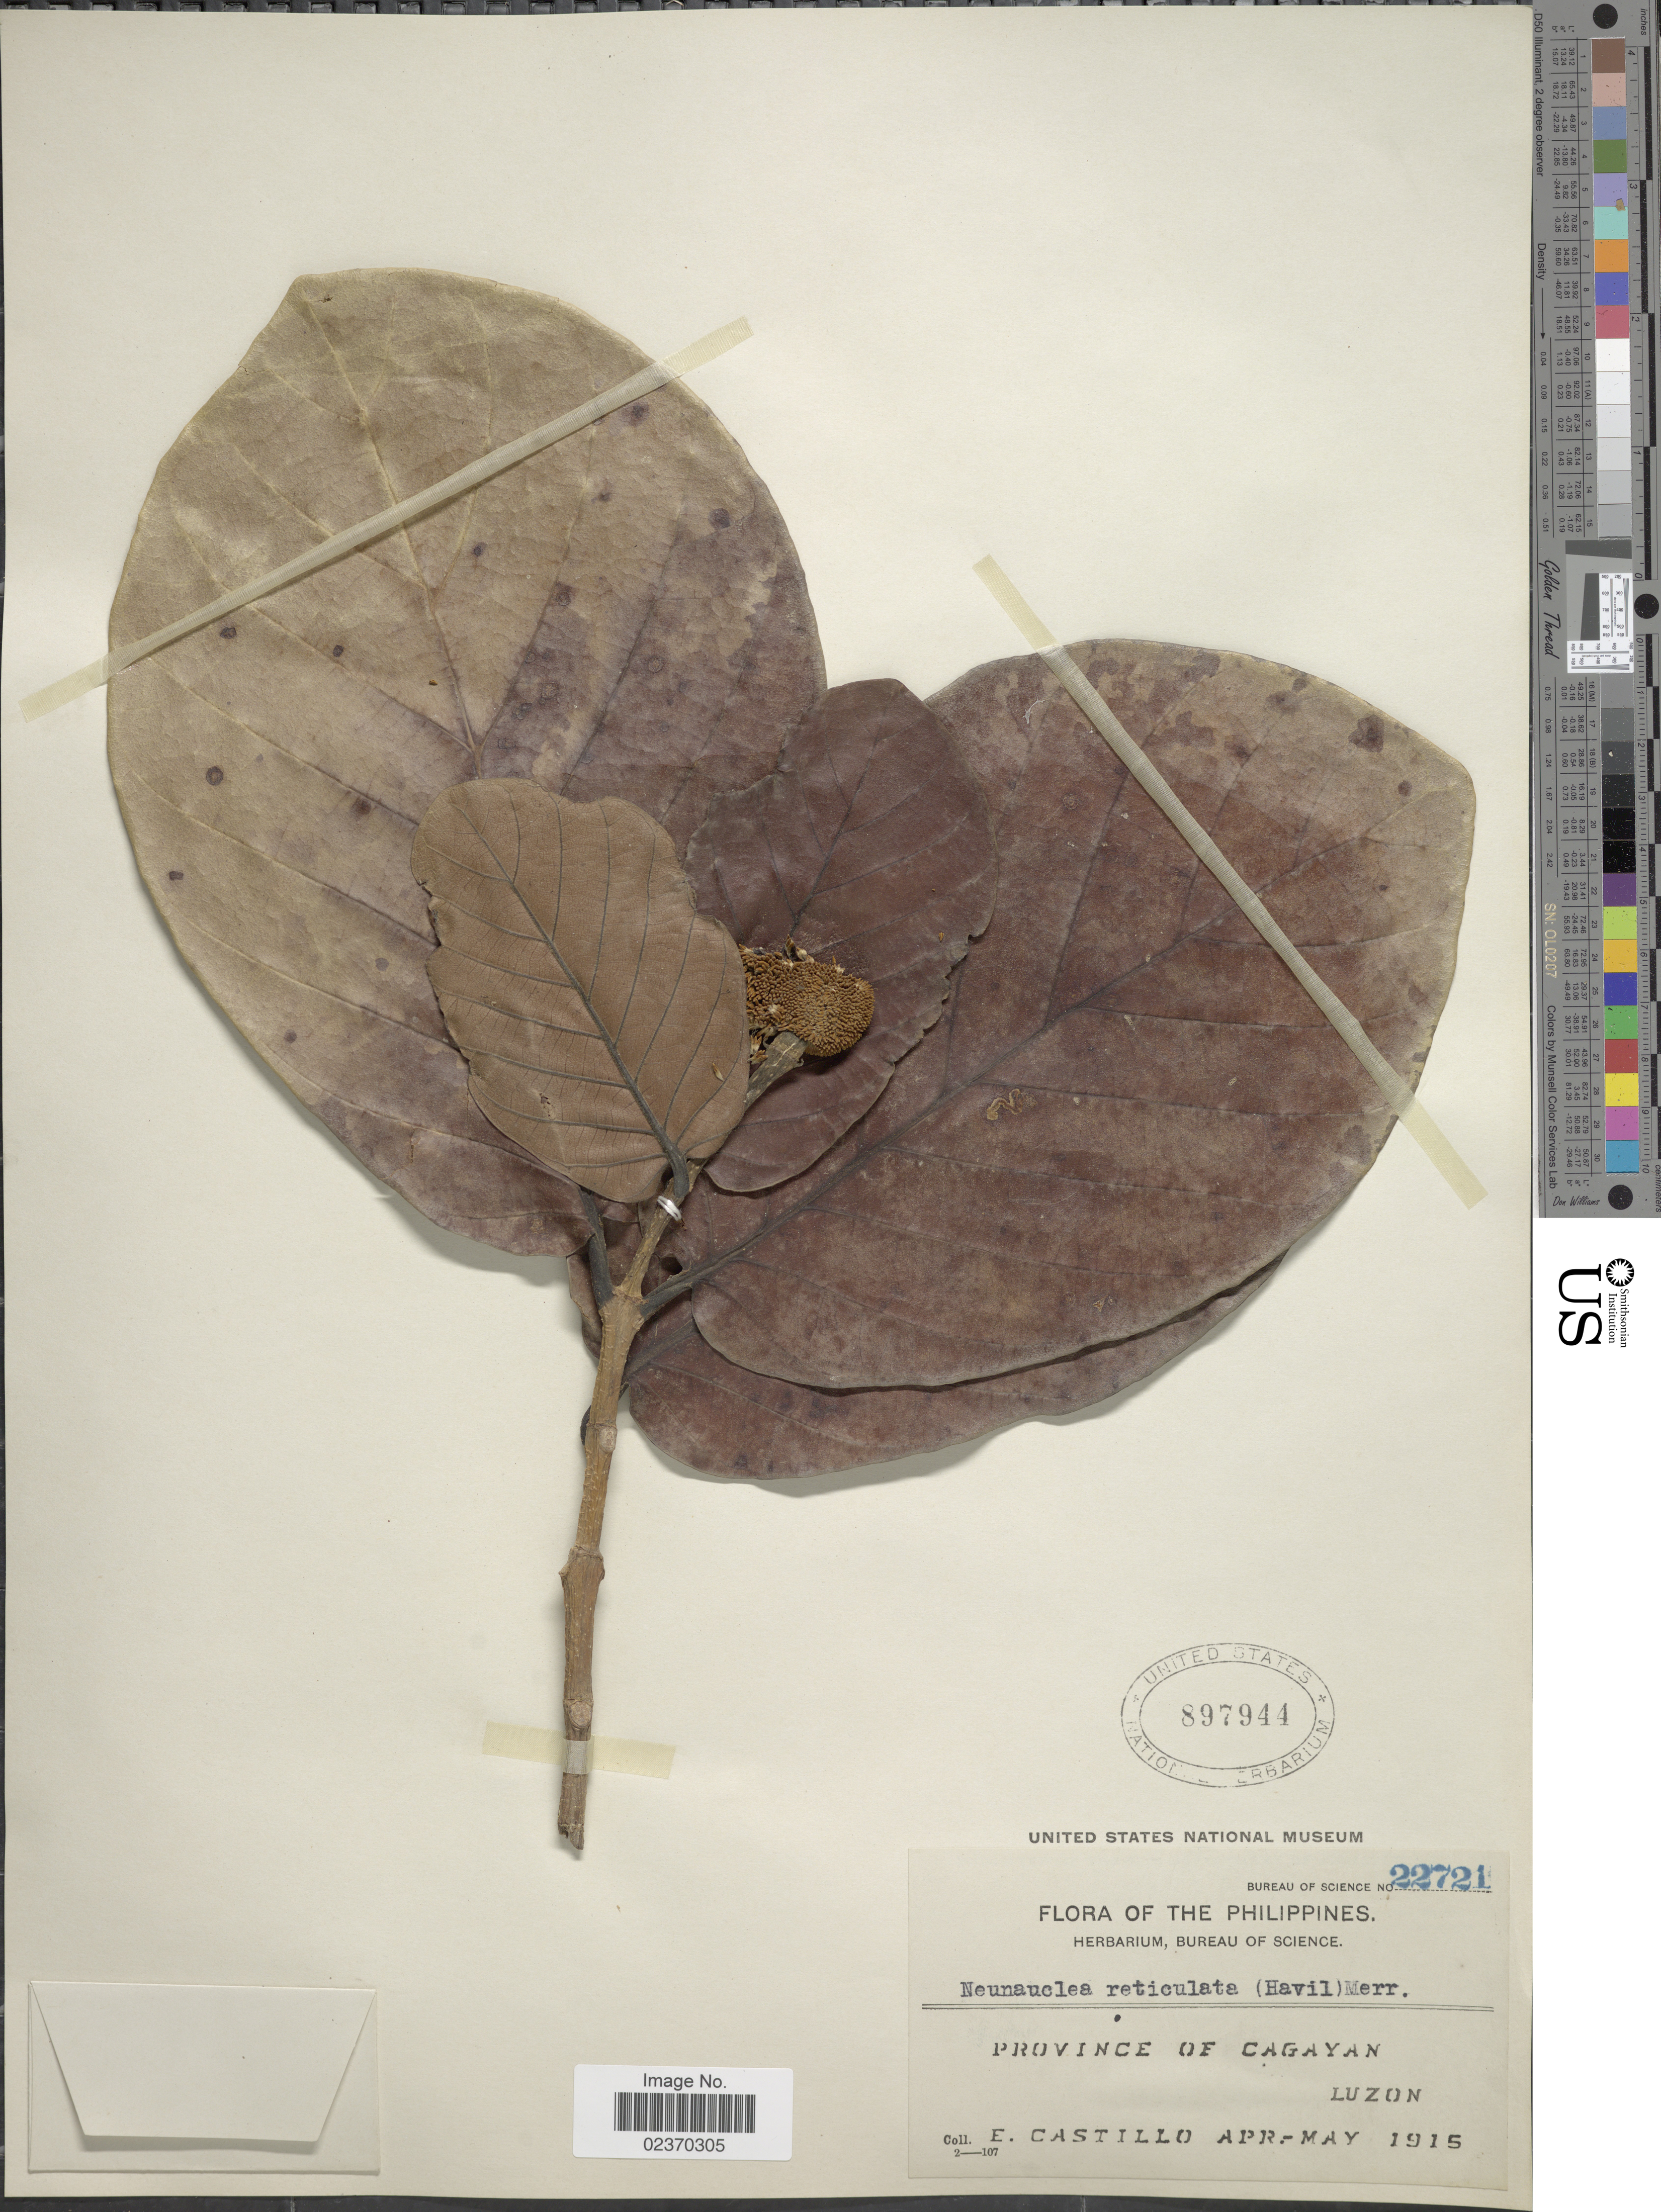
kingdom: Plantae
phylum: Tracheophyta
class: Magnoliopsida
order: Gentianales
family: Rubiaceae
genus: Neonauclea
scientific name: Neonauclea reticulata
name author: (Havil.) Merr.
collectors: E. Castillo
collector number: Bureau of Science 22721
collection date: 1915-04/1915-05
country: Philippines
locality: Province of Cagayan, Luzon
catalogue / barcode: US 897944